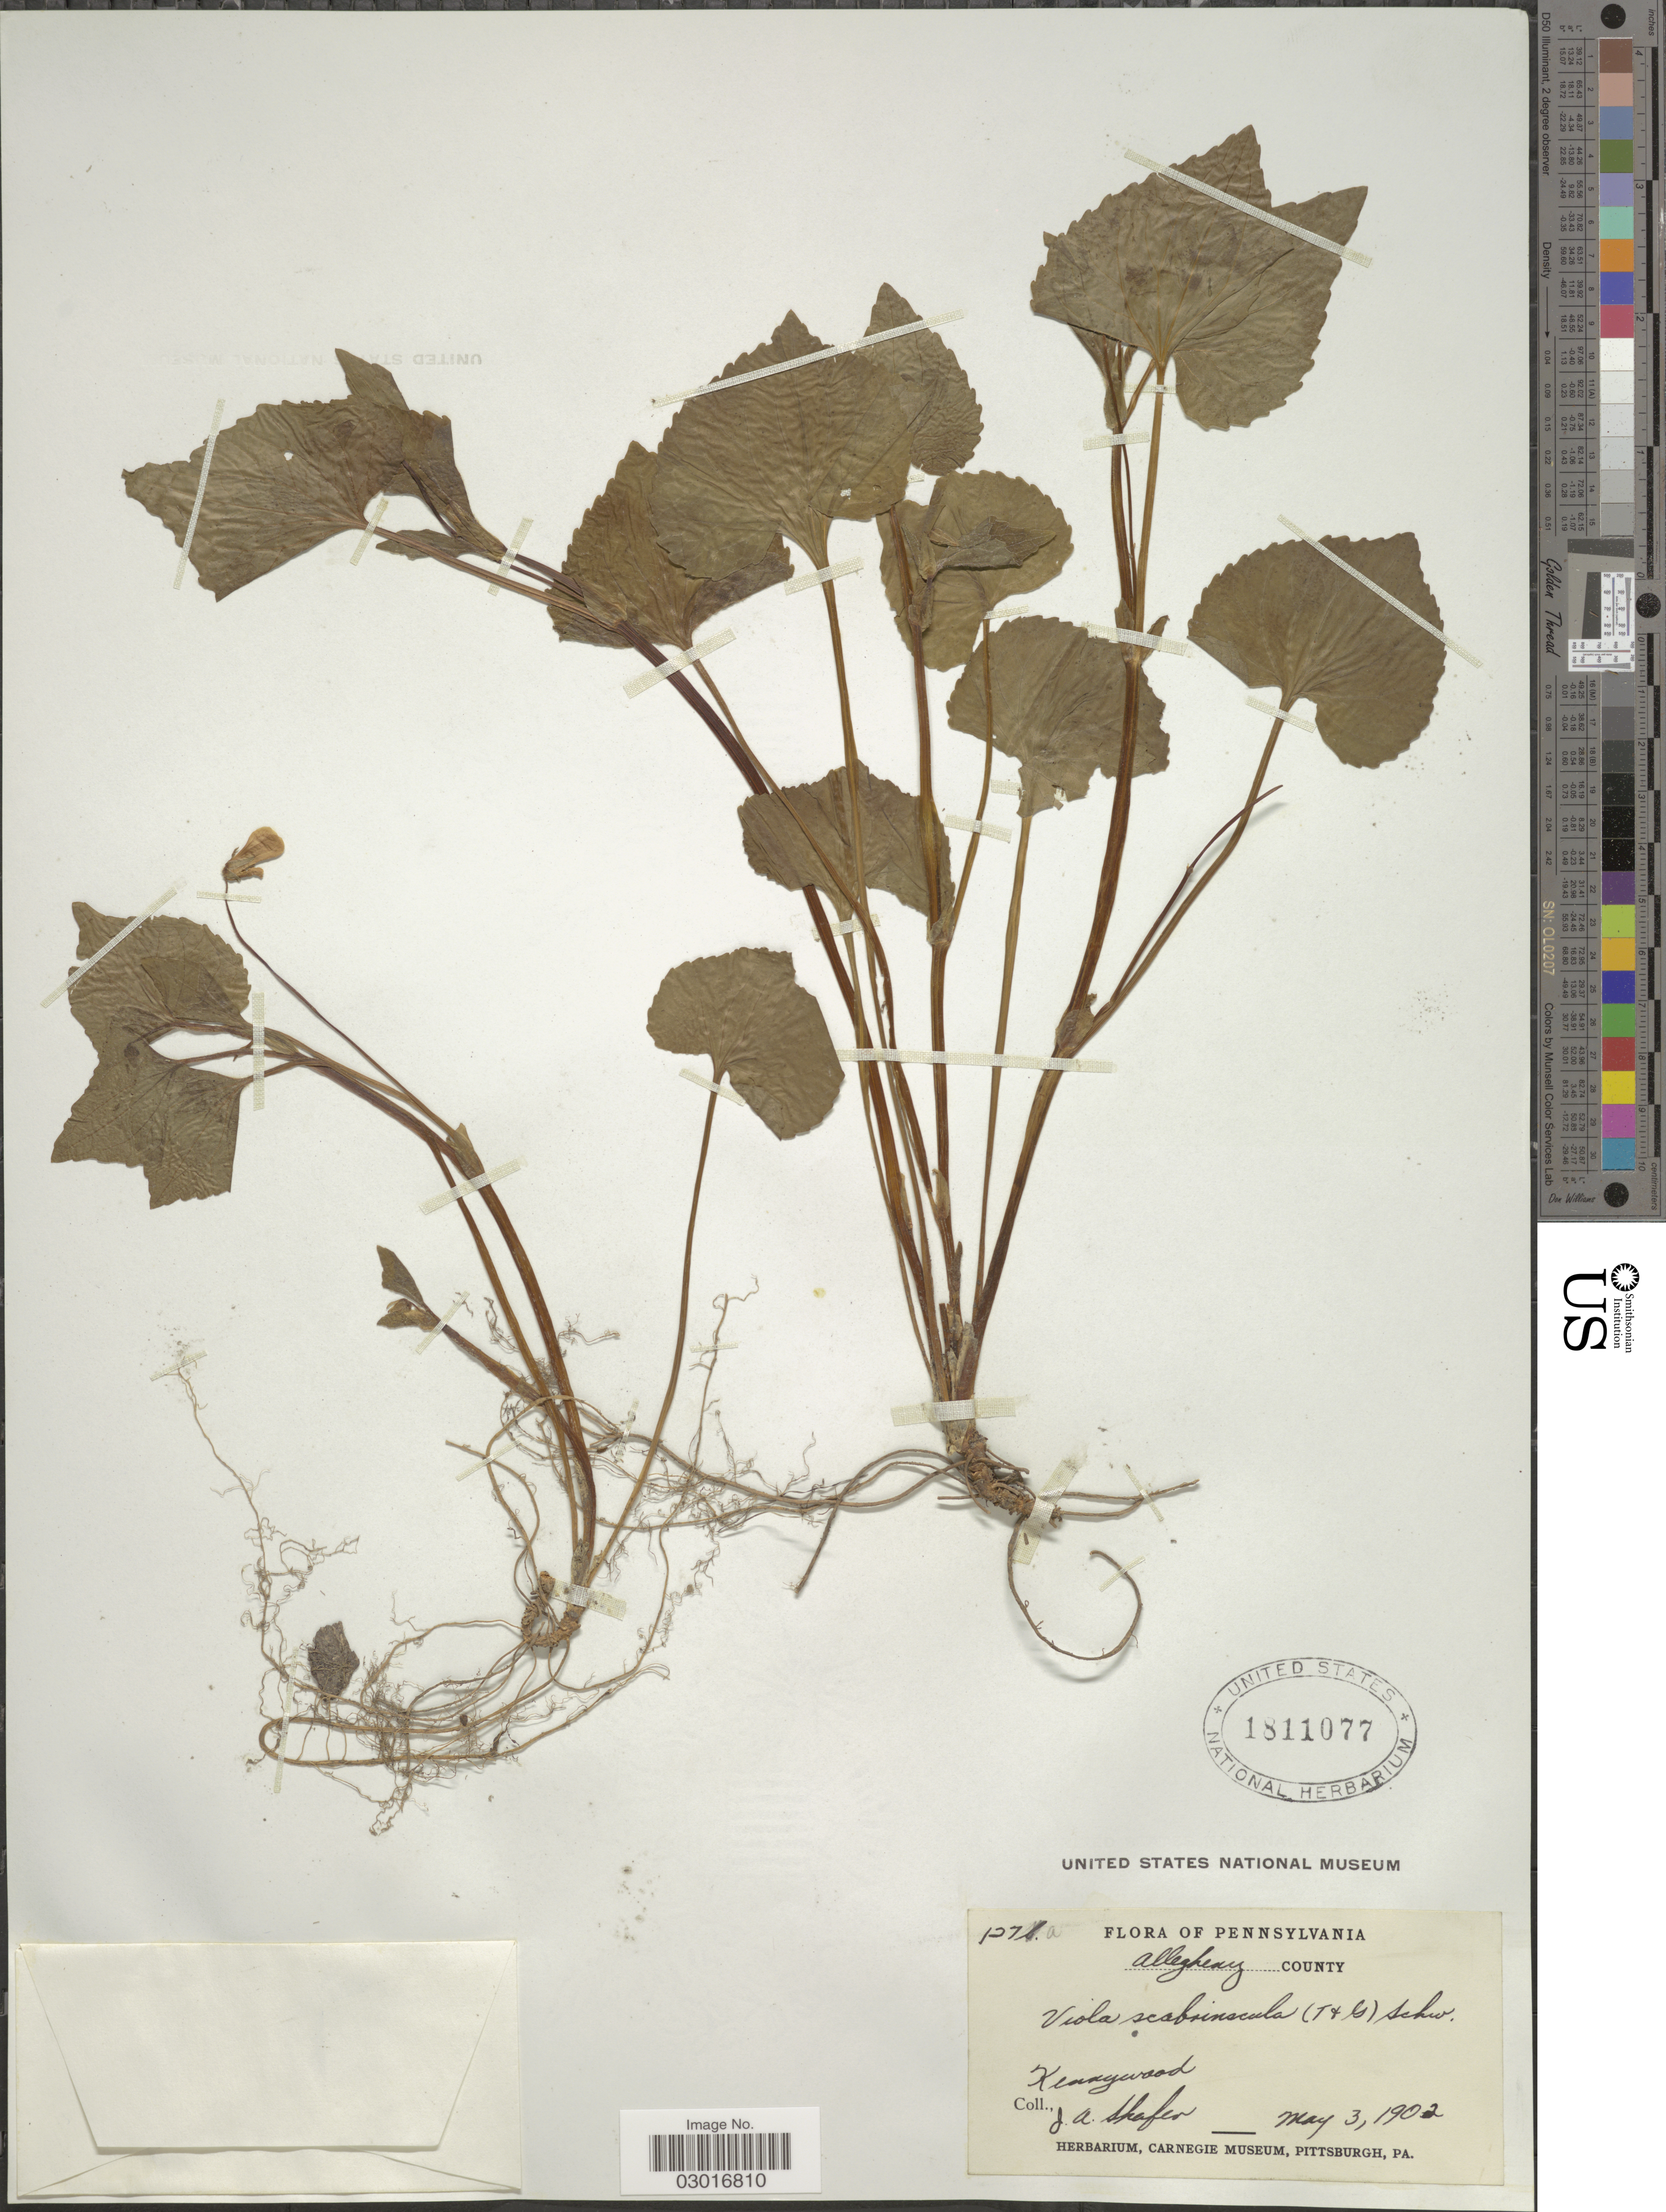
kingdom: Plantae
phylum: Tracheophyta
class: Magnoliopsida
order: Malpighiales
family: Violaceae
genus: Viola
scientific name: Viola scabriuscula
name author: (Torr. & A. Gray) Shafer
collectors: J. A. Schafer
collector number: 127b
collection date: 1902-05-03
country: United States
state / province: Pennsylvania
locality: Allegheny County. Kennywood.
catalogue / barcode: US 1811077